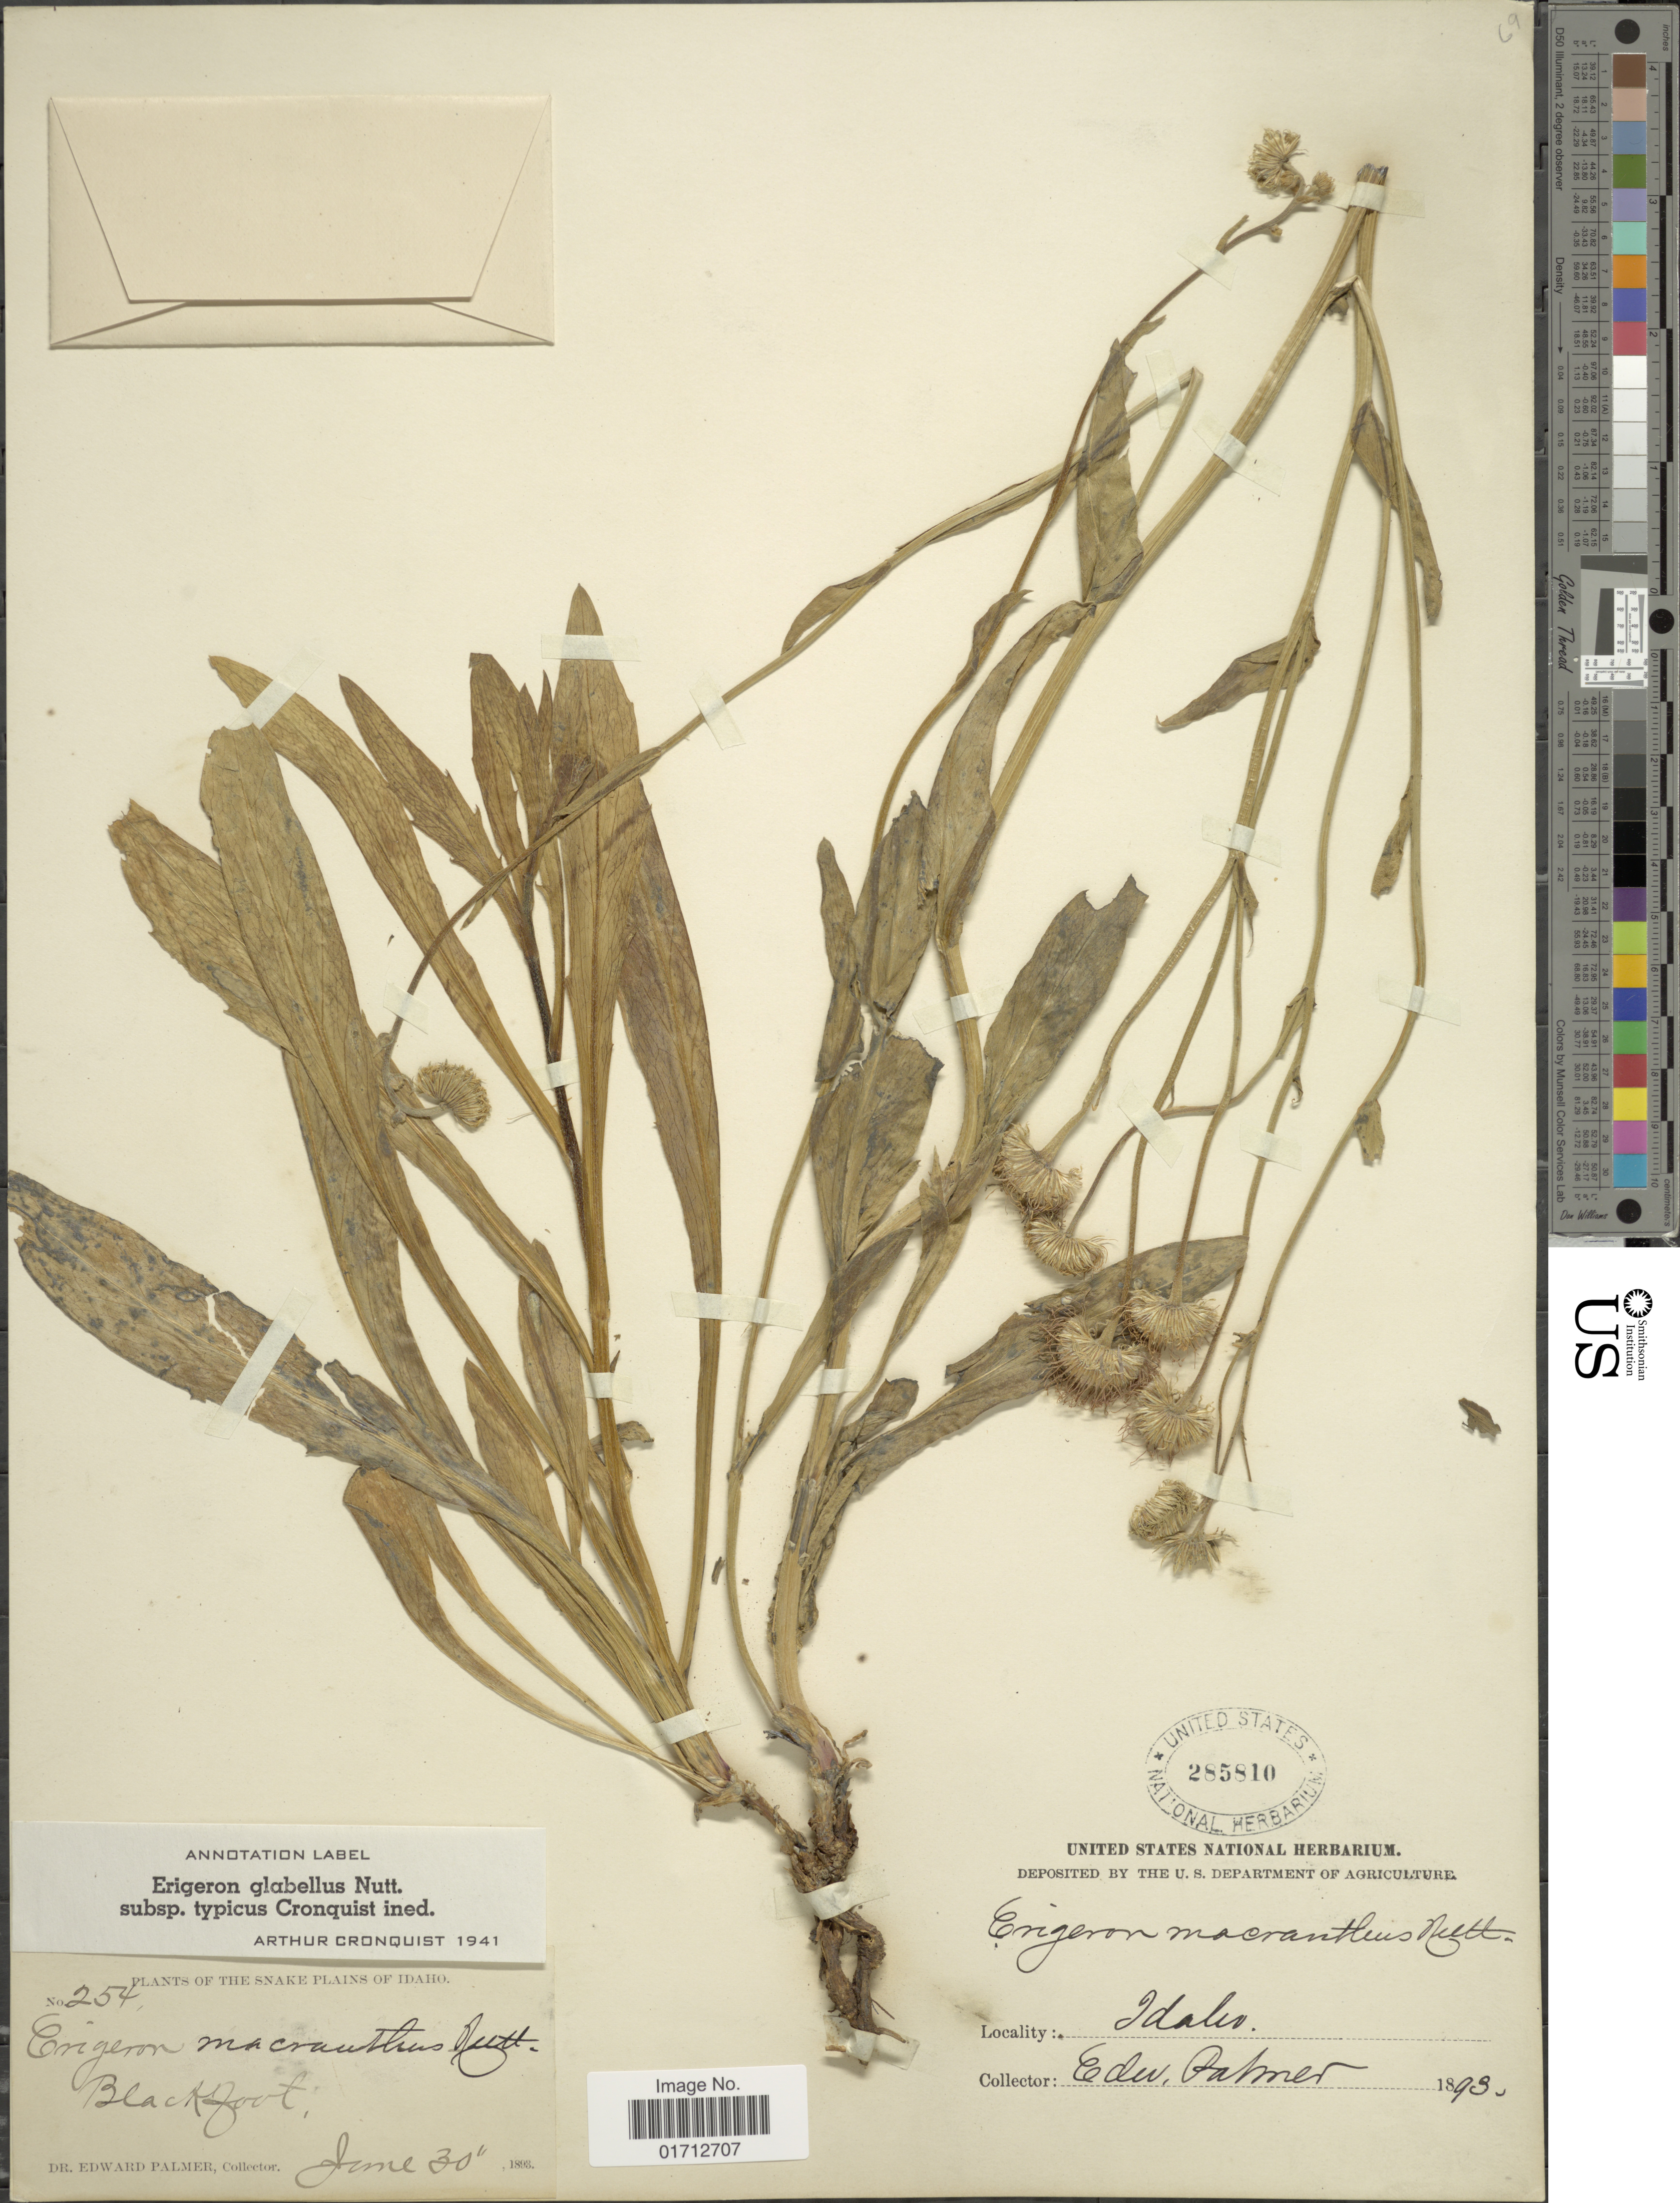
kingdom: Plantae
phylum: Tracheophyta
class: Magnoliopsida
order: Asterales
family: Asteraceae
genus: Erigeron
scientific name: Erigeron glabellus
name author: Nutt.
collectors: E. Palmer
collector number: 254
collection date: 1893-06-30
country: United States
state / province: Idaho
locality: The Snake Plains, Blackfoot.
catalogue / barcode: US 285810